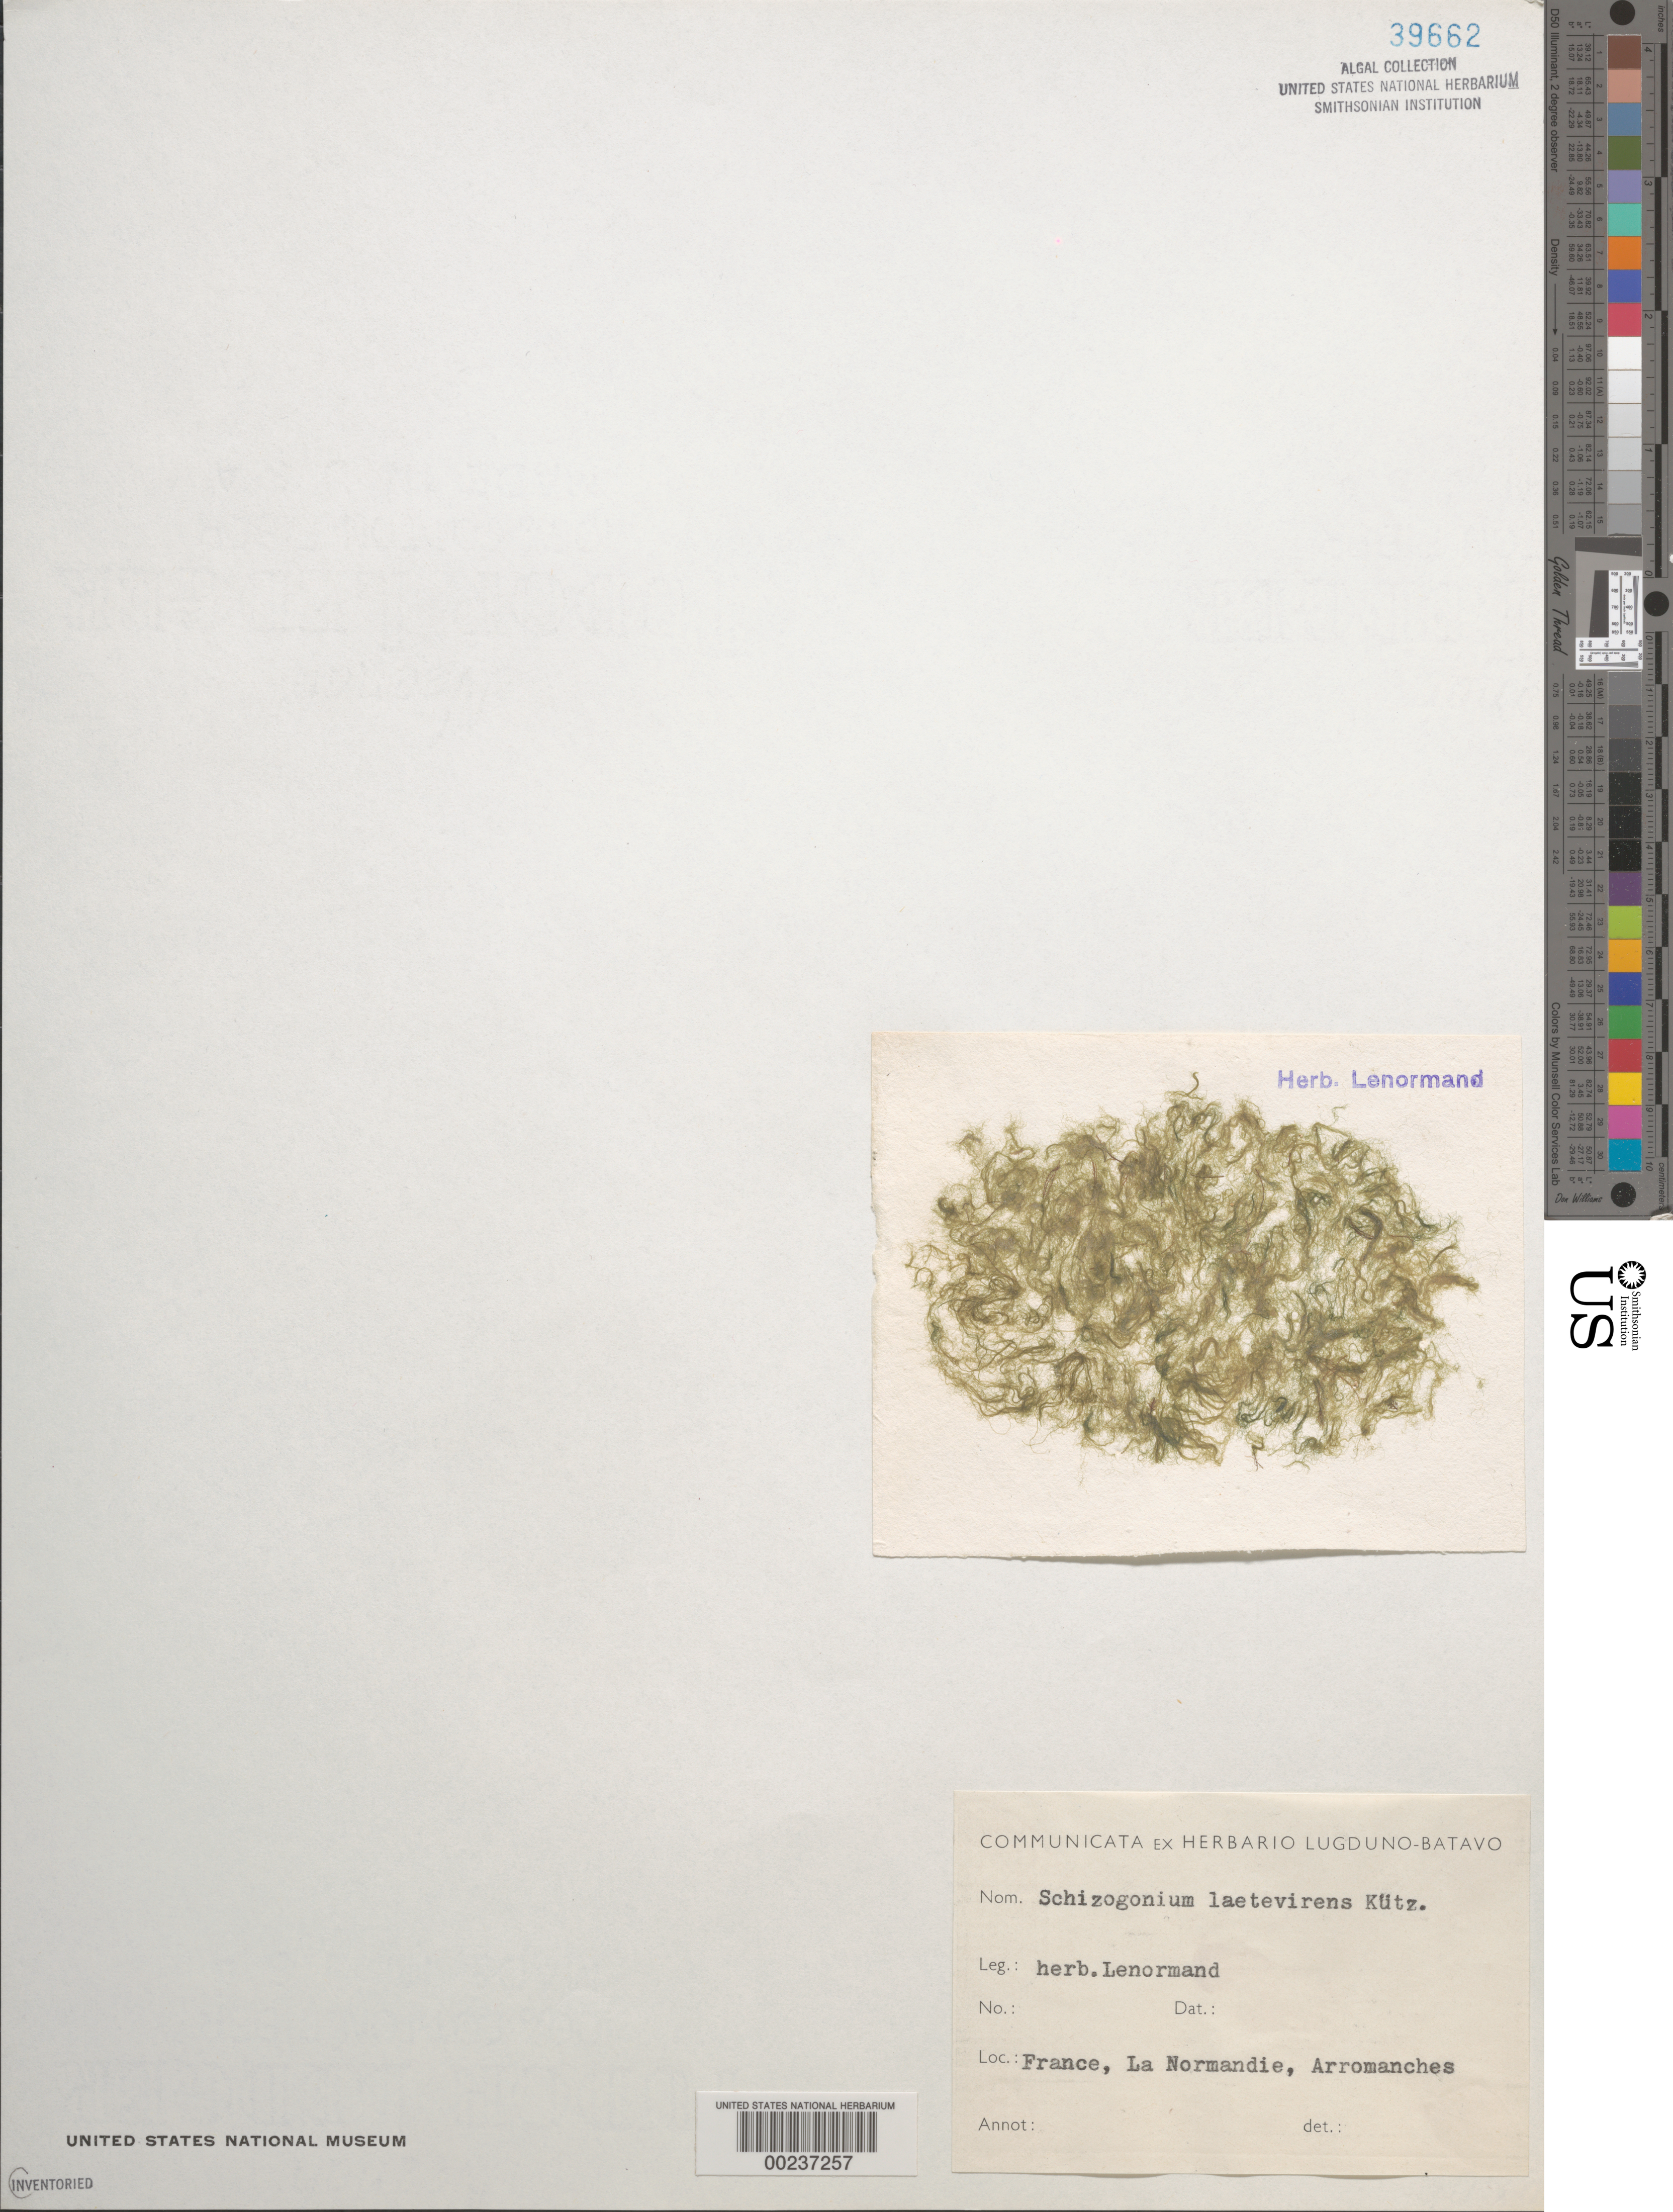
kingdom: Plantae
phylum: Chlorophyta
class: Ulvophyceae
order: Ulotrichales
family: Ulotrichaceae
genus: Ulothrix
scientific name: Ulothrix laetevirens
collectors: S. Lenormand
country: France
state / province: Normandie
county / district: Calvados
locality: Arromanches, Normandy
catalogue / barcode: US 39662